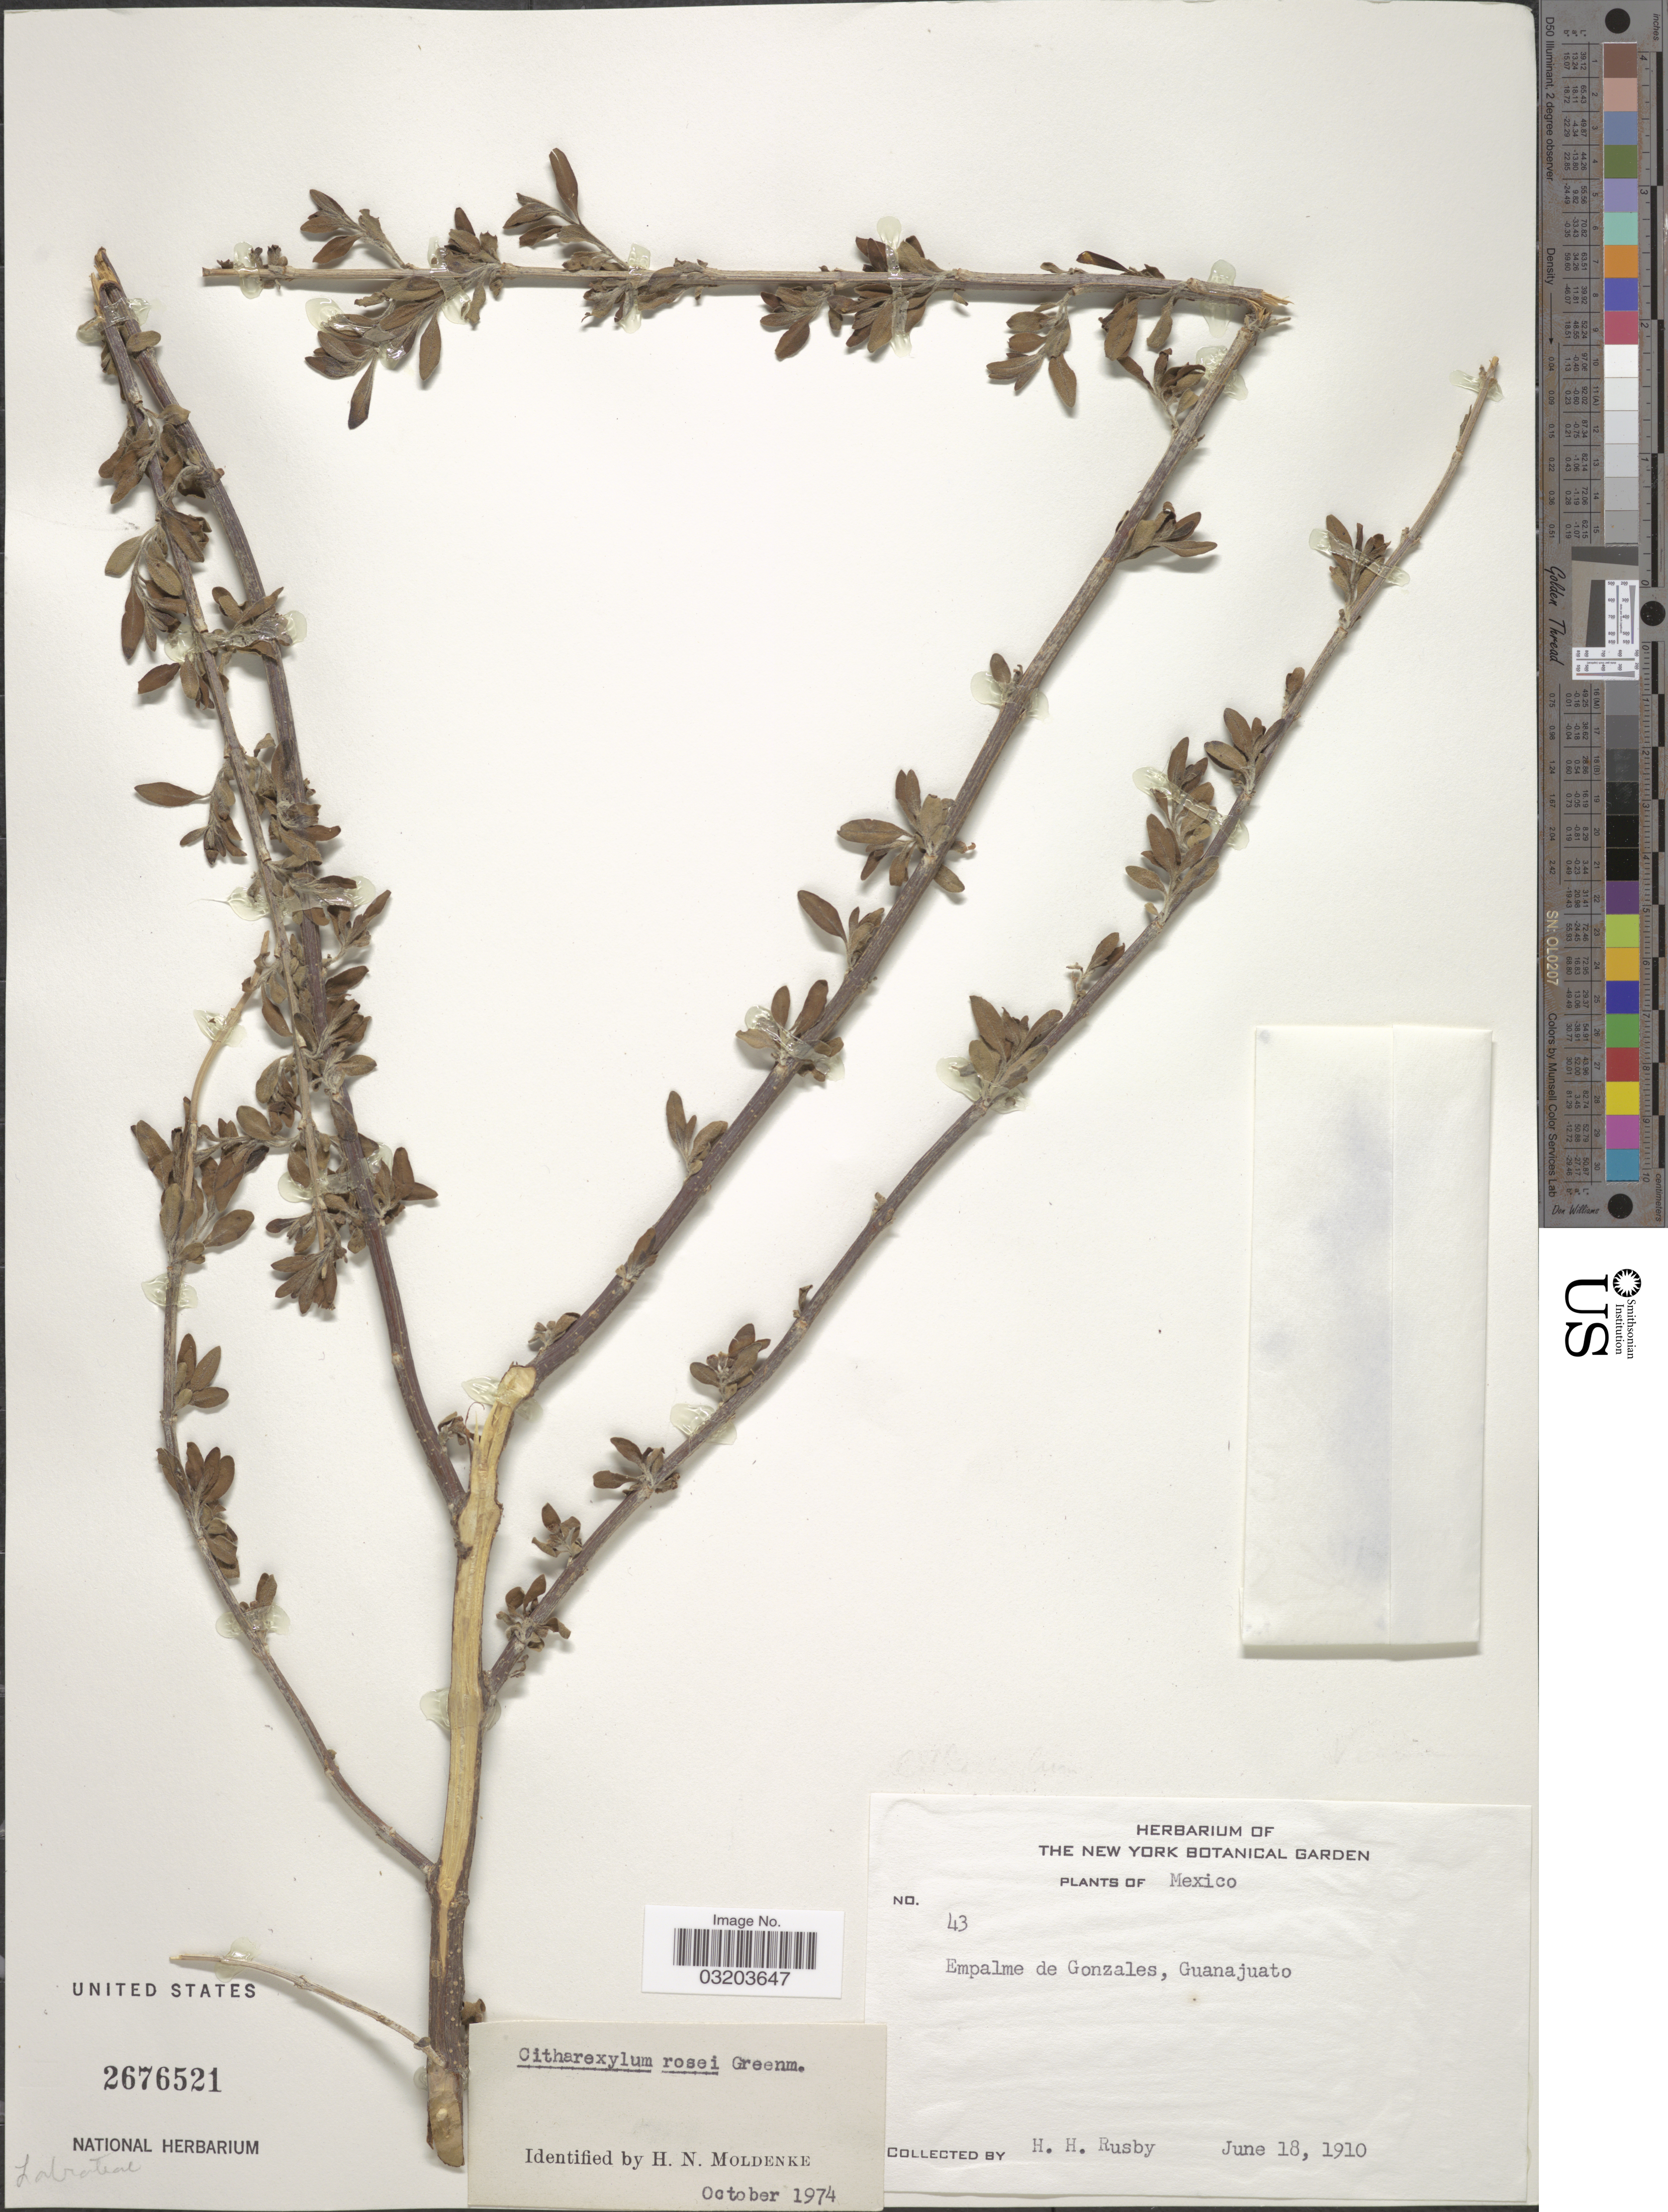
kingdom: Plantae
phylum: Tracheophyta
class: Magnoliopsida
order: Lamiales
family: Verbenaceae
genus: Citharexylum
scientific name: Citharexylum rosei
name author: Greenm.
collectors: H. H. Rusby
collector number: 43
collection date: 1910-06-18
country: Mexico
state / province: Guanajuato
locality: Empalme de Gonzales.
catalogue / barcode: US 2676521